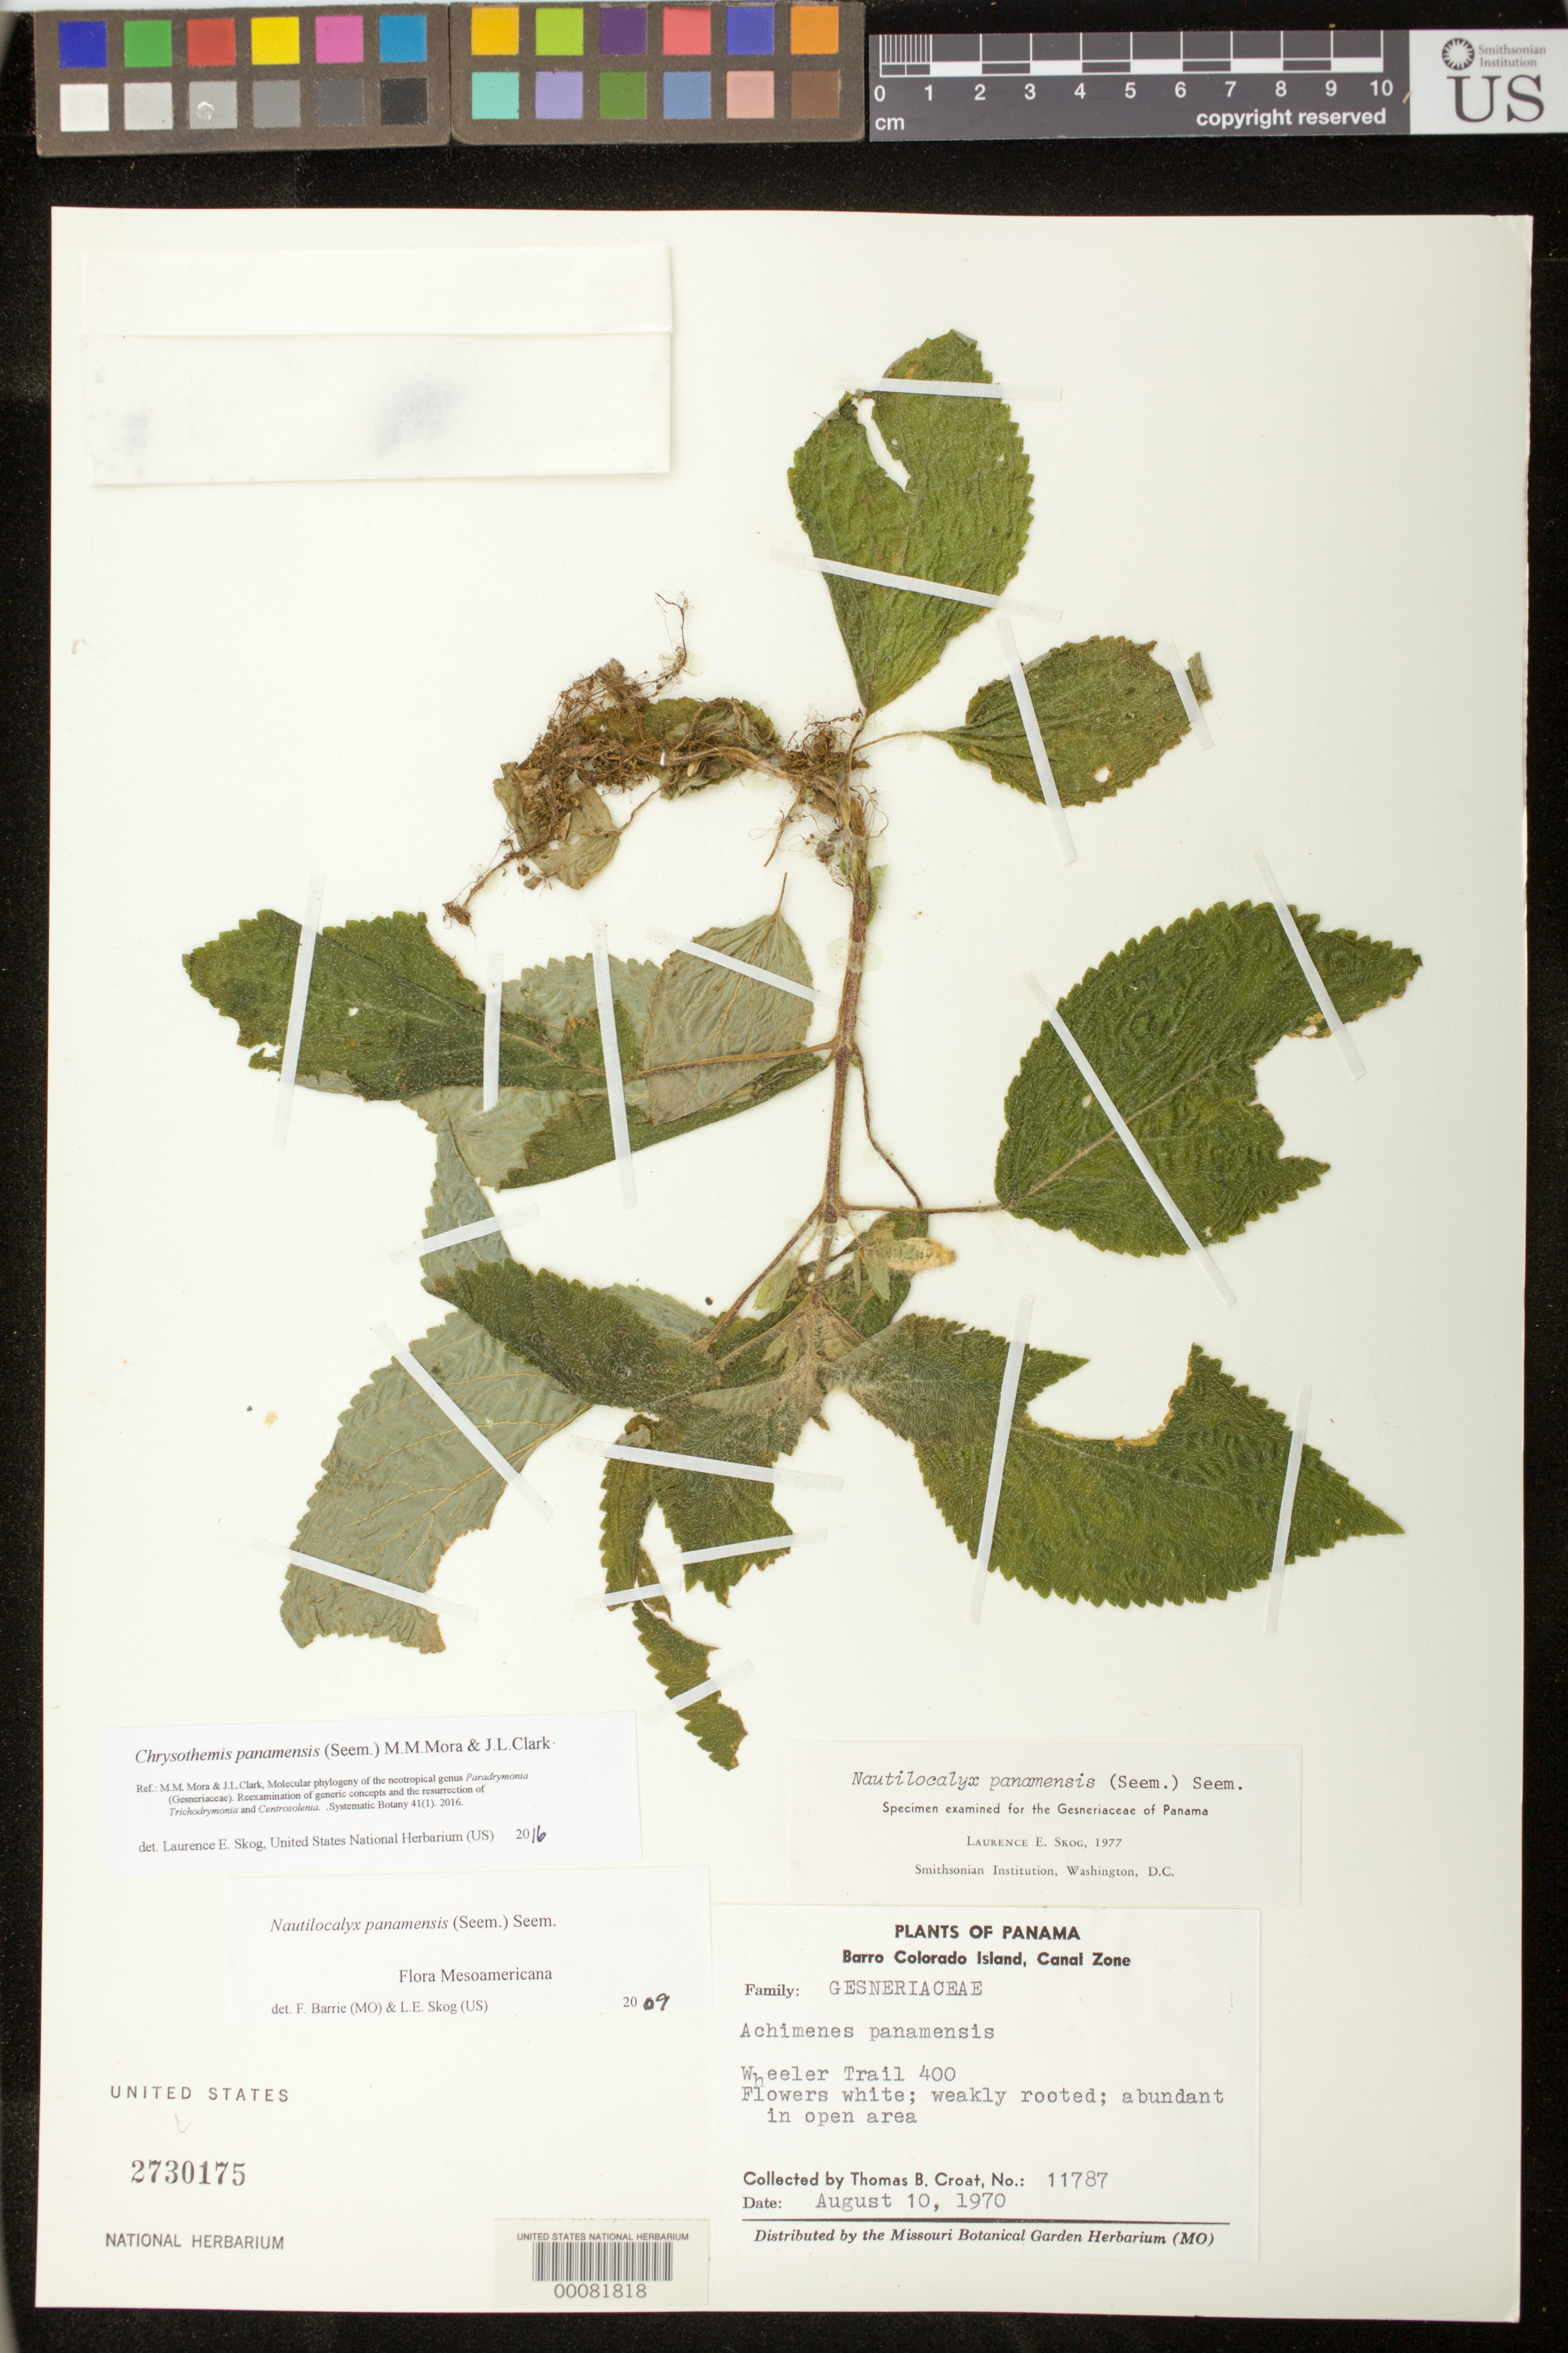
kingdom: Plantae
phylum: Tracheophyta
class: Magnoliopsida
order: Lamiales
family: Gesneriaceae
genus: Chrysothemis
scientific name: Chrysothemis panamensis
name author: (Seem.) M.M. Mora & J.L. Clark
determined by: Skog, Laurence E.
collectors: T. B. Croat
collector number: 11787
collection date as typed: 10 Aug 1970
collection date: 1970-08-10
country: Panama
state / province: Panamá Oeste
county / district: Canal Zone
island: Barro Colorado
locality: Barro Colorado Island, Wheeler trail 400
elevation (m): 10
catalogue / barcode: US 2730175